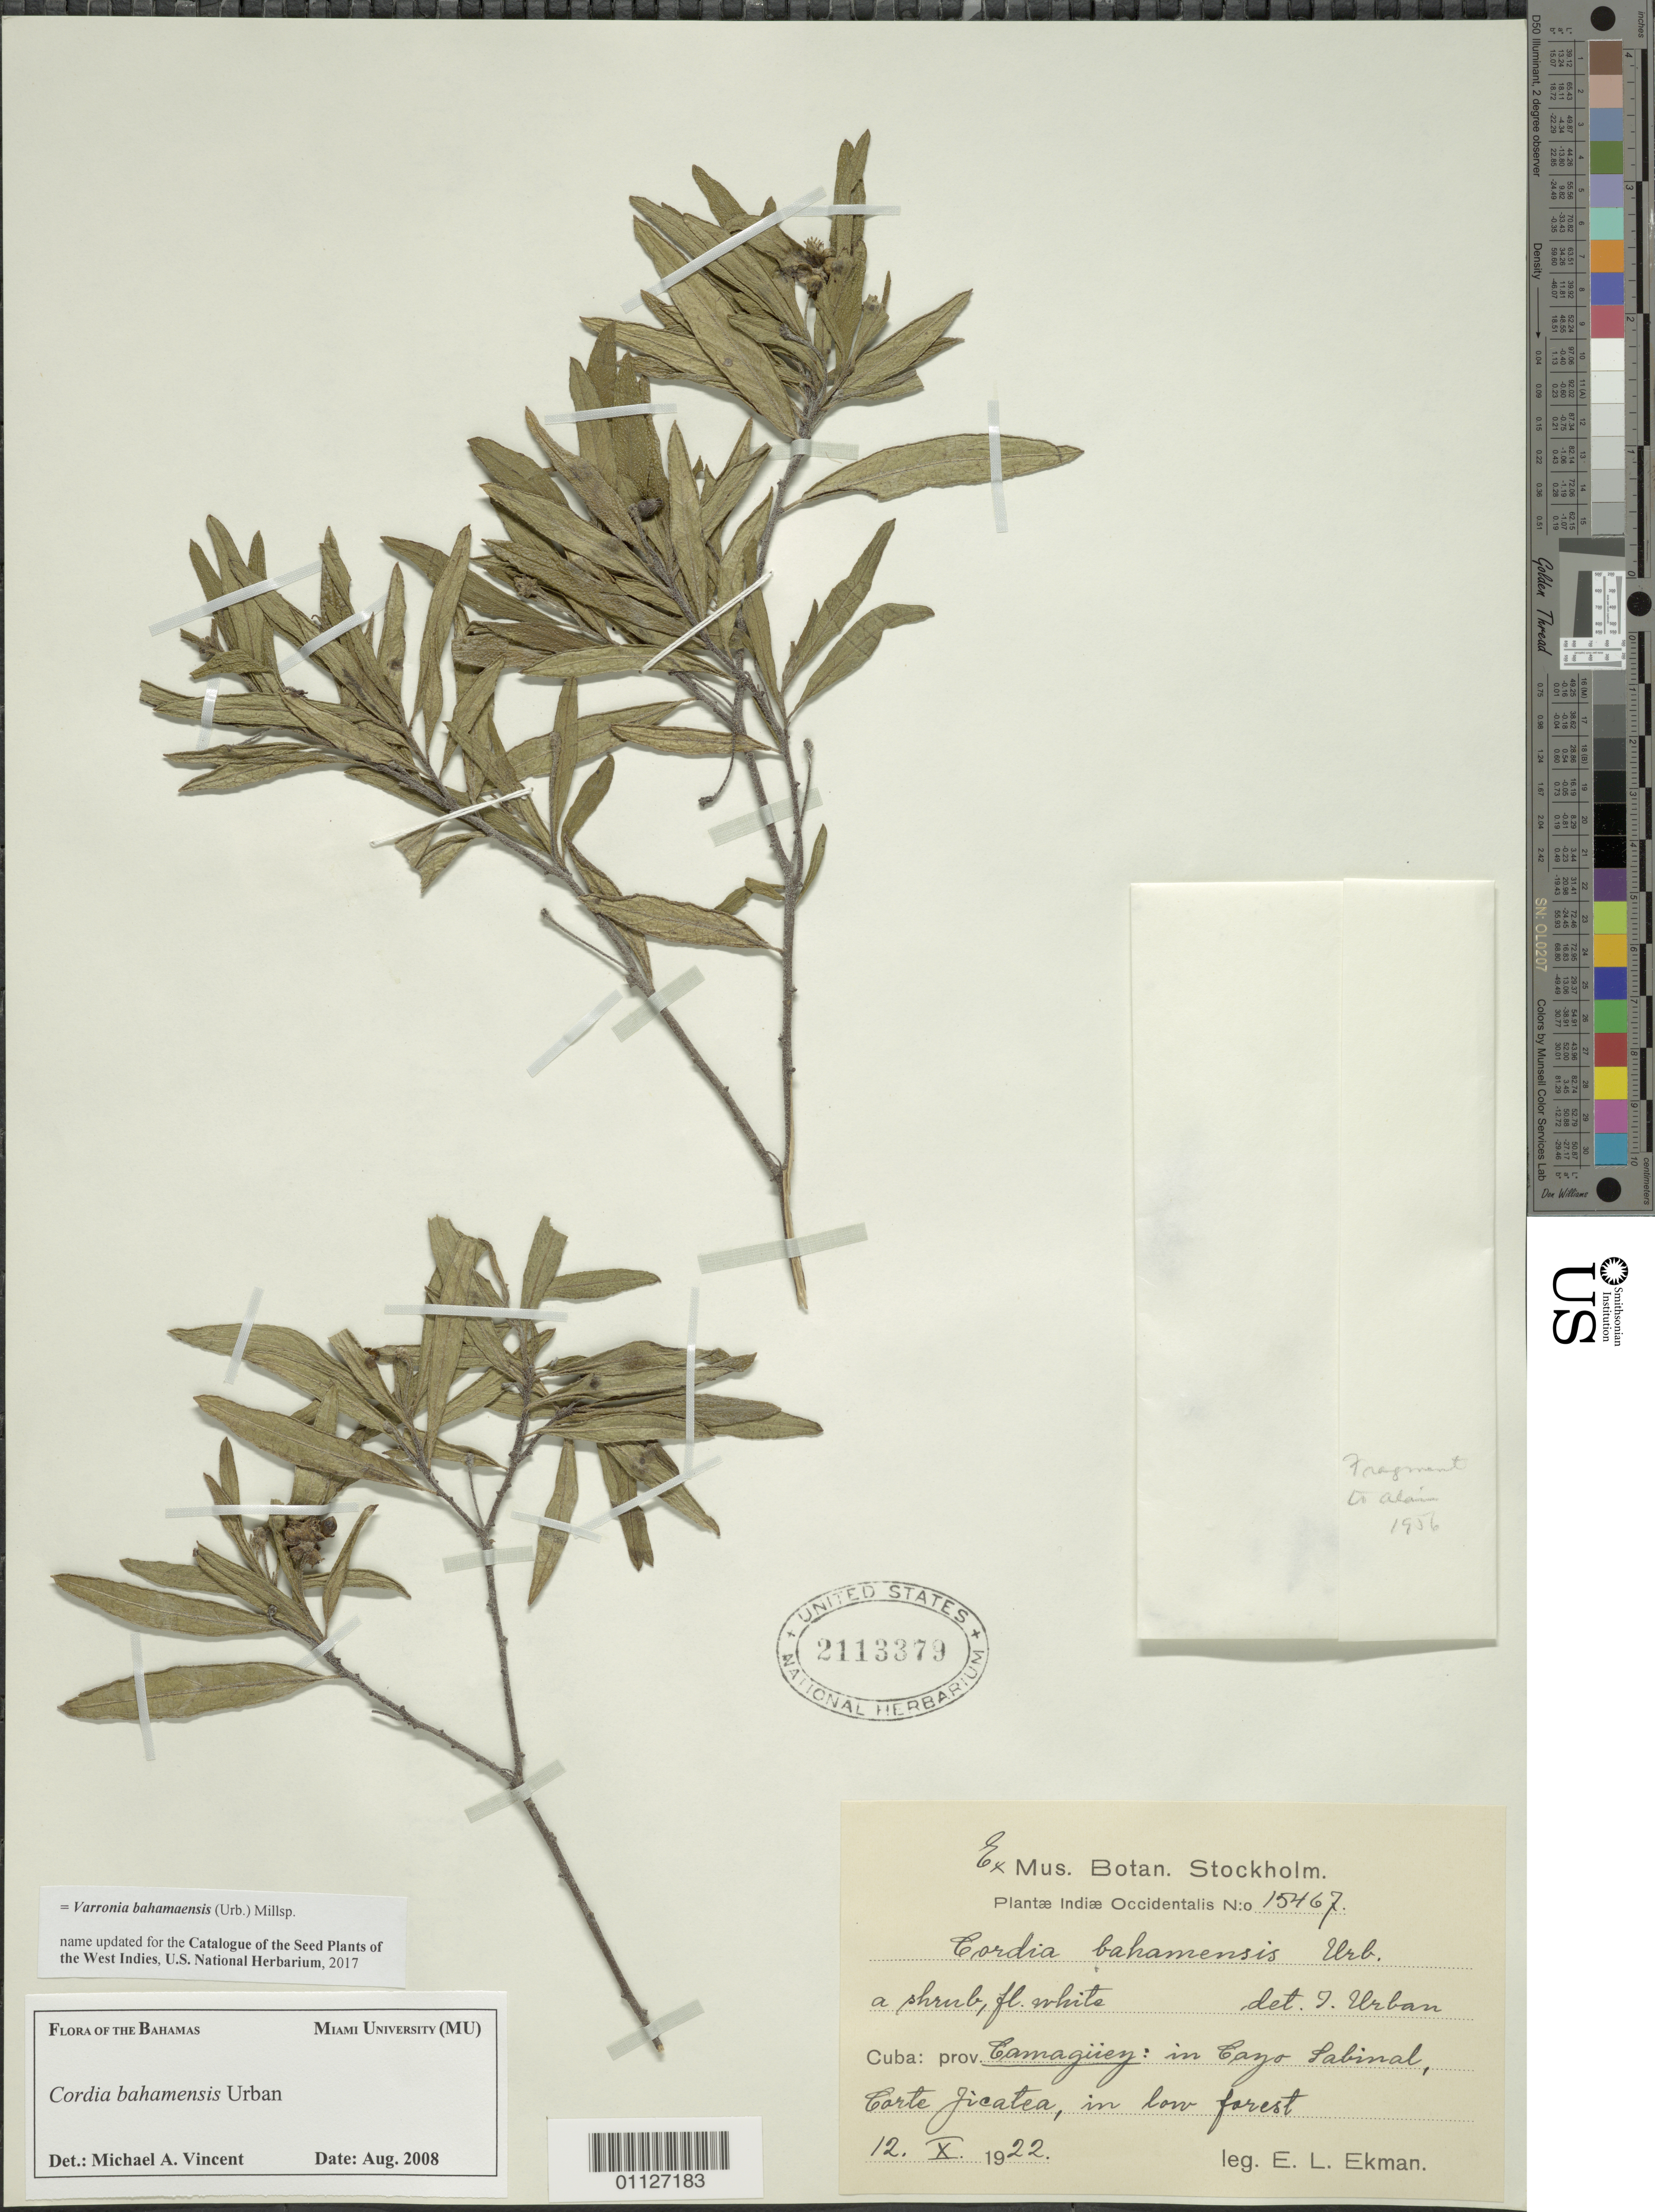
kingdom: Plantae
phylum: Tracheophyta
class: Magnoliopsida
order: Boraginales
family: Cordiaceae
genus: Varronia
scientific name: Varronia bahamensis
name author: (Urb.) Millsp.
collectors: E. L. Ekman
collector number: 15467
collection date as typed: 12 Oct 1922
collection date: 1922-10-12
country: Cuba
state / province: Camagüey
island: Cuba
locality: Cayo Sabinal, Carte Jicatea, in low forest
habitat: In low forest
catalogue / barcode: US 2113379